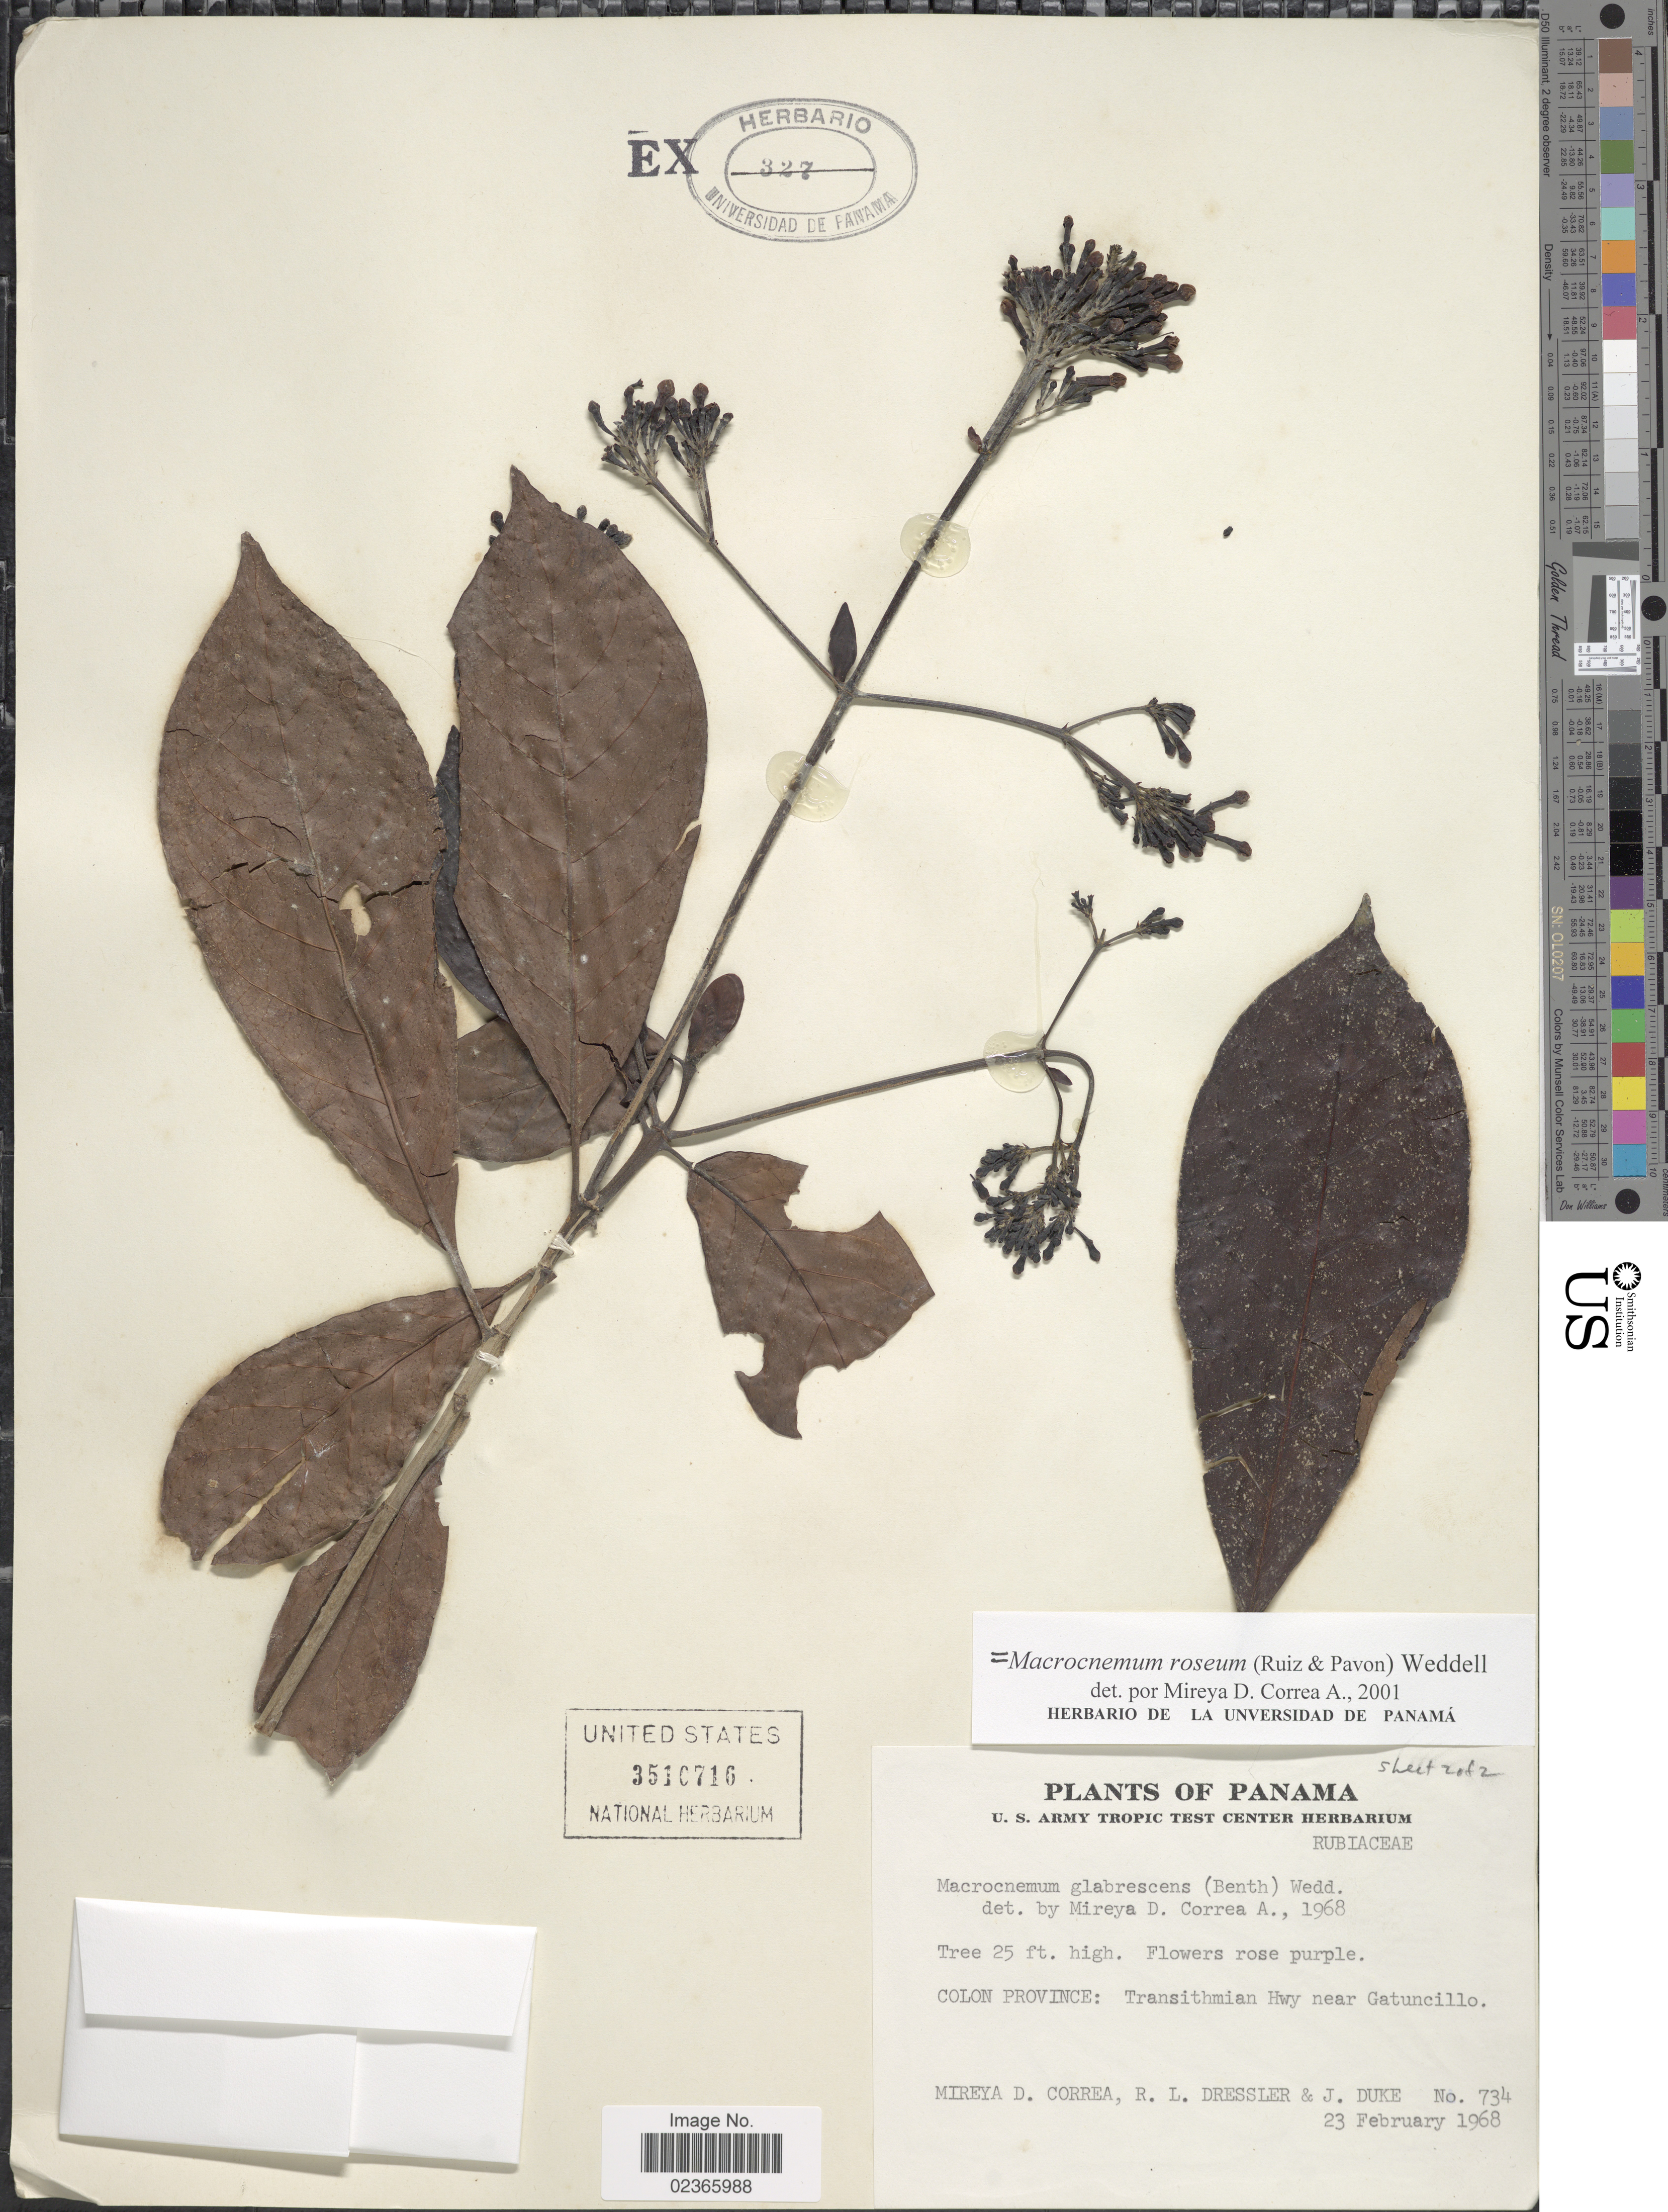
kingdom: Plantae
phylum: Tracheophyta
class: Magnoliopsida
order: Gentianales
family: Rubiaceae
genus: Macrocnemum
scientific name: Macrocnemum glabrescens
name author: (Benth.) Wedd.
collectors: M. D. Corrêa-A., R. Dressler & J. Duke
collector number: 734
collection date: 1968-02-23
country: Panama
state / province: Colón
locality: Colon Province: Transithmian Hwy near Gatuncillo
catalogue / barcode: US 3510716